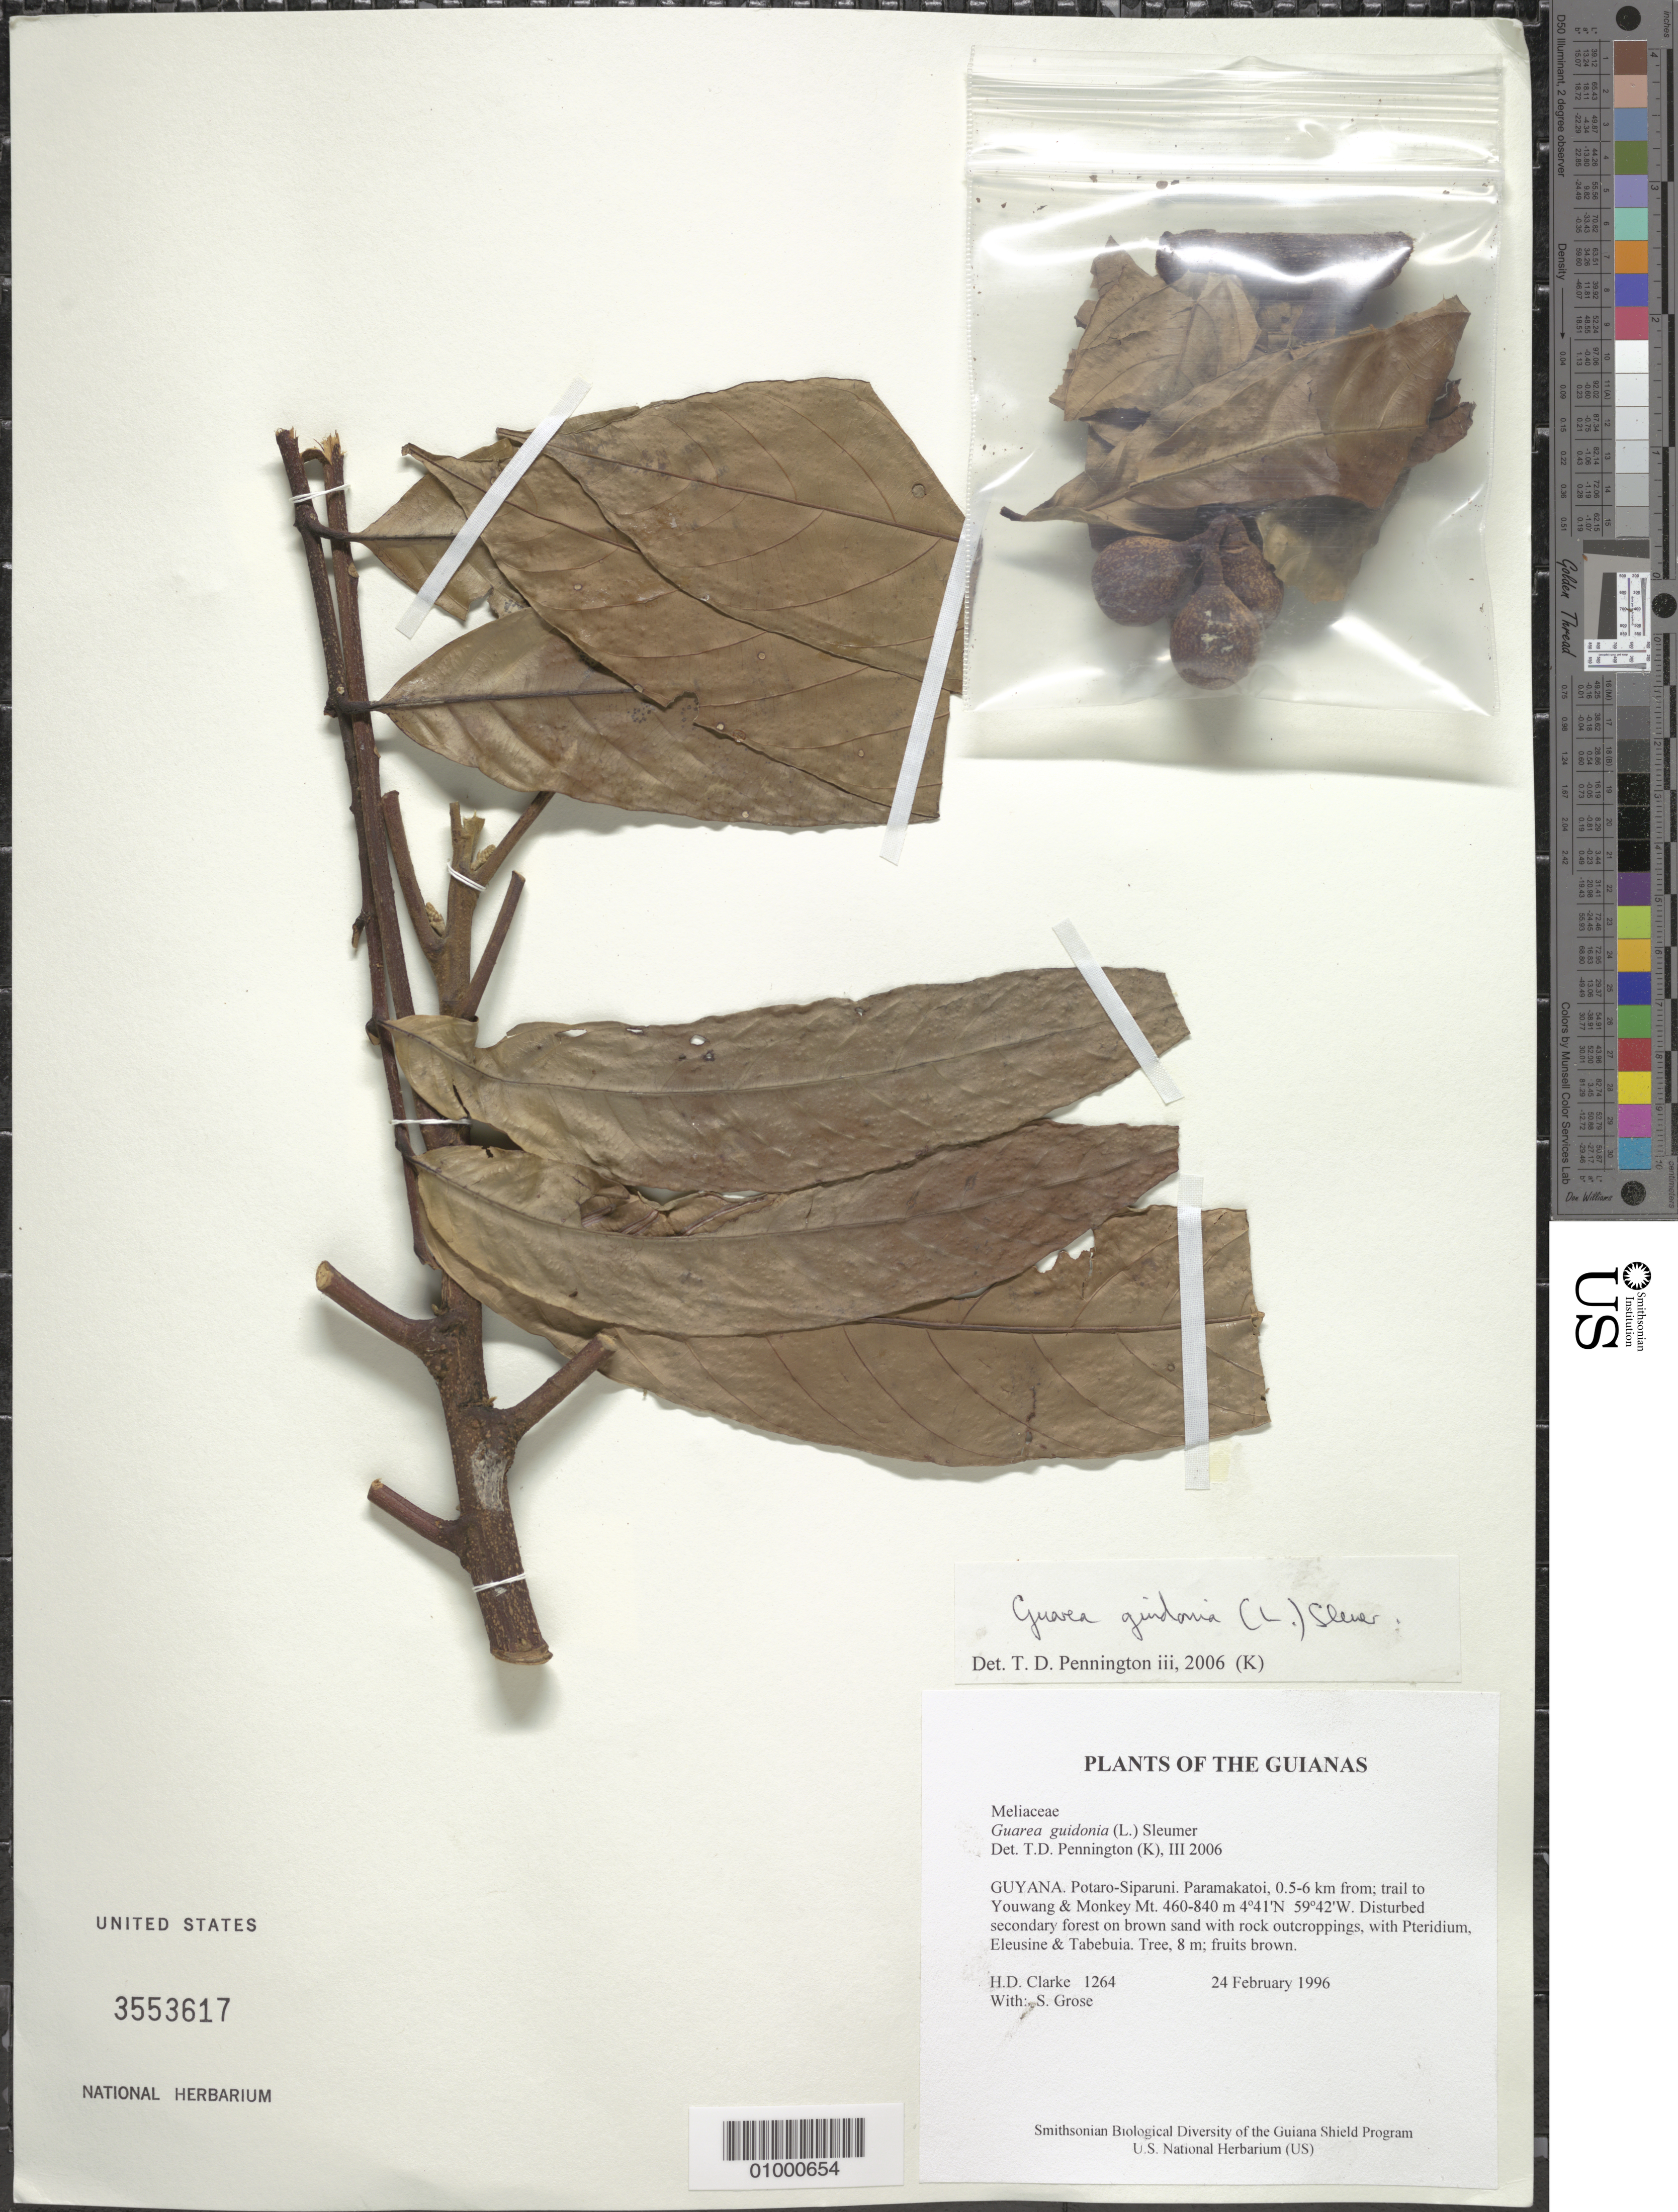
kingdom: Plantae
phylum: Tracheophyta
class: Magnoliopsida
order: Sapindales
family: Meliaceae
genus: Guarea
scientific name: Guarea guidonia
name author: (L.) Sleumer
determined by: Pennington, T. D., (K)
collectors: H. D. Clarke & S. Grose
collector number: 1264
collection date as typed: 24 February 1996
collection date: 1996-02-24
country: Guyana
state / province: Potaro-Siparuni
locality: Paramakatoi, 0.5-6 km from; trail to Youwang & Monkey Mt.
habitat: Disturbed secondary forest on brown sand with rock outcroppings, with Pteridium, Eleusine & Tabebuia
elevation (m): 460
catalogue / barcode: US 3553617